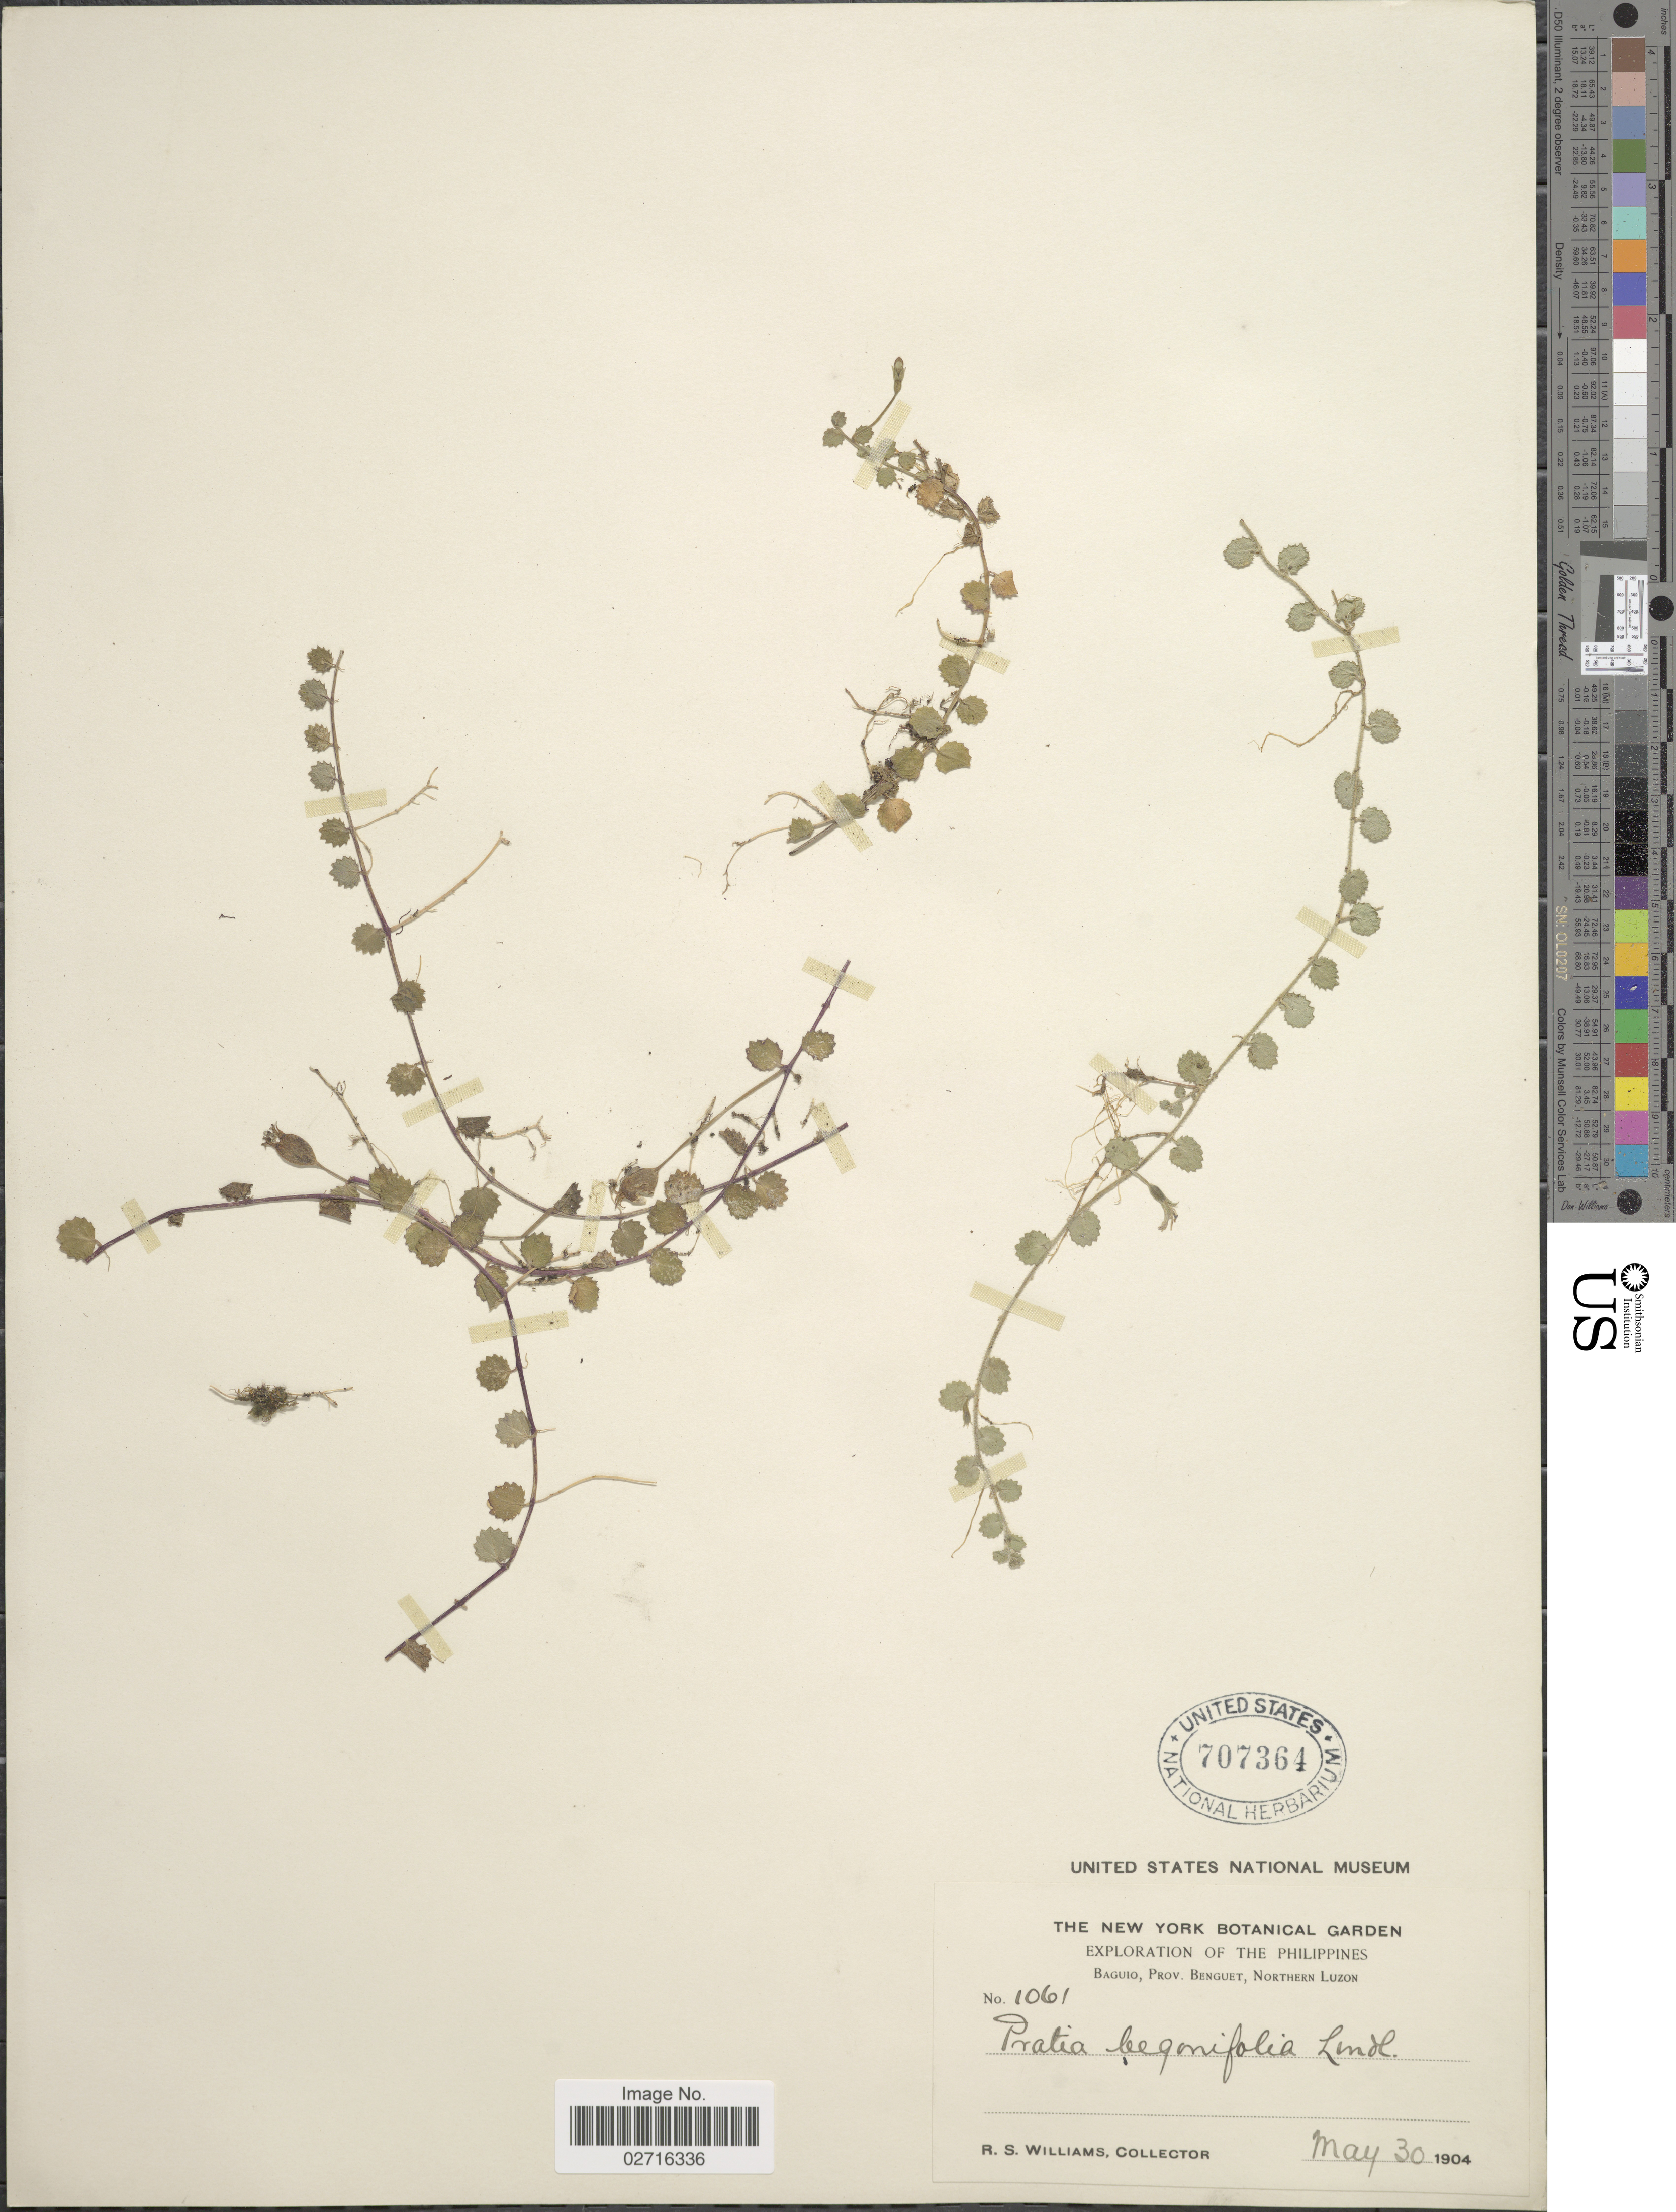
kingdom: Plantae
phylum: Tracheophyta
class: Magnoliopsida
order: Asterales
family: Campanulaceae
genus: Pratia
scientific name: Pratia nummularia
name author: (Lam.) A. Braun & Asch.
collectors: R. S. Williams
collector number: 1061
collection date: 1904-05-30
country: Philippines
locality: Baguio, Prov. Benguet, Northern Luzon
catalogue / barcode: US 707364